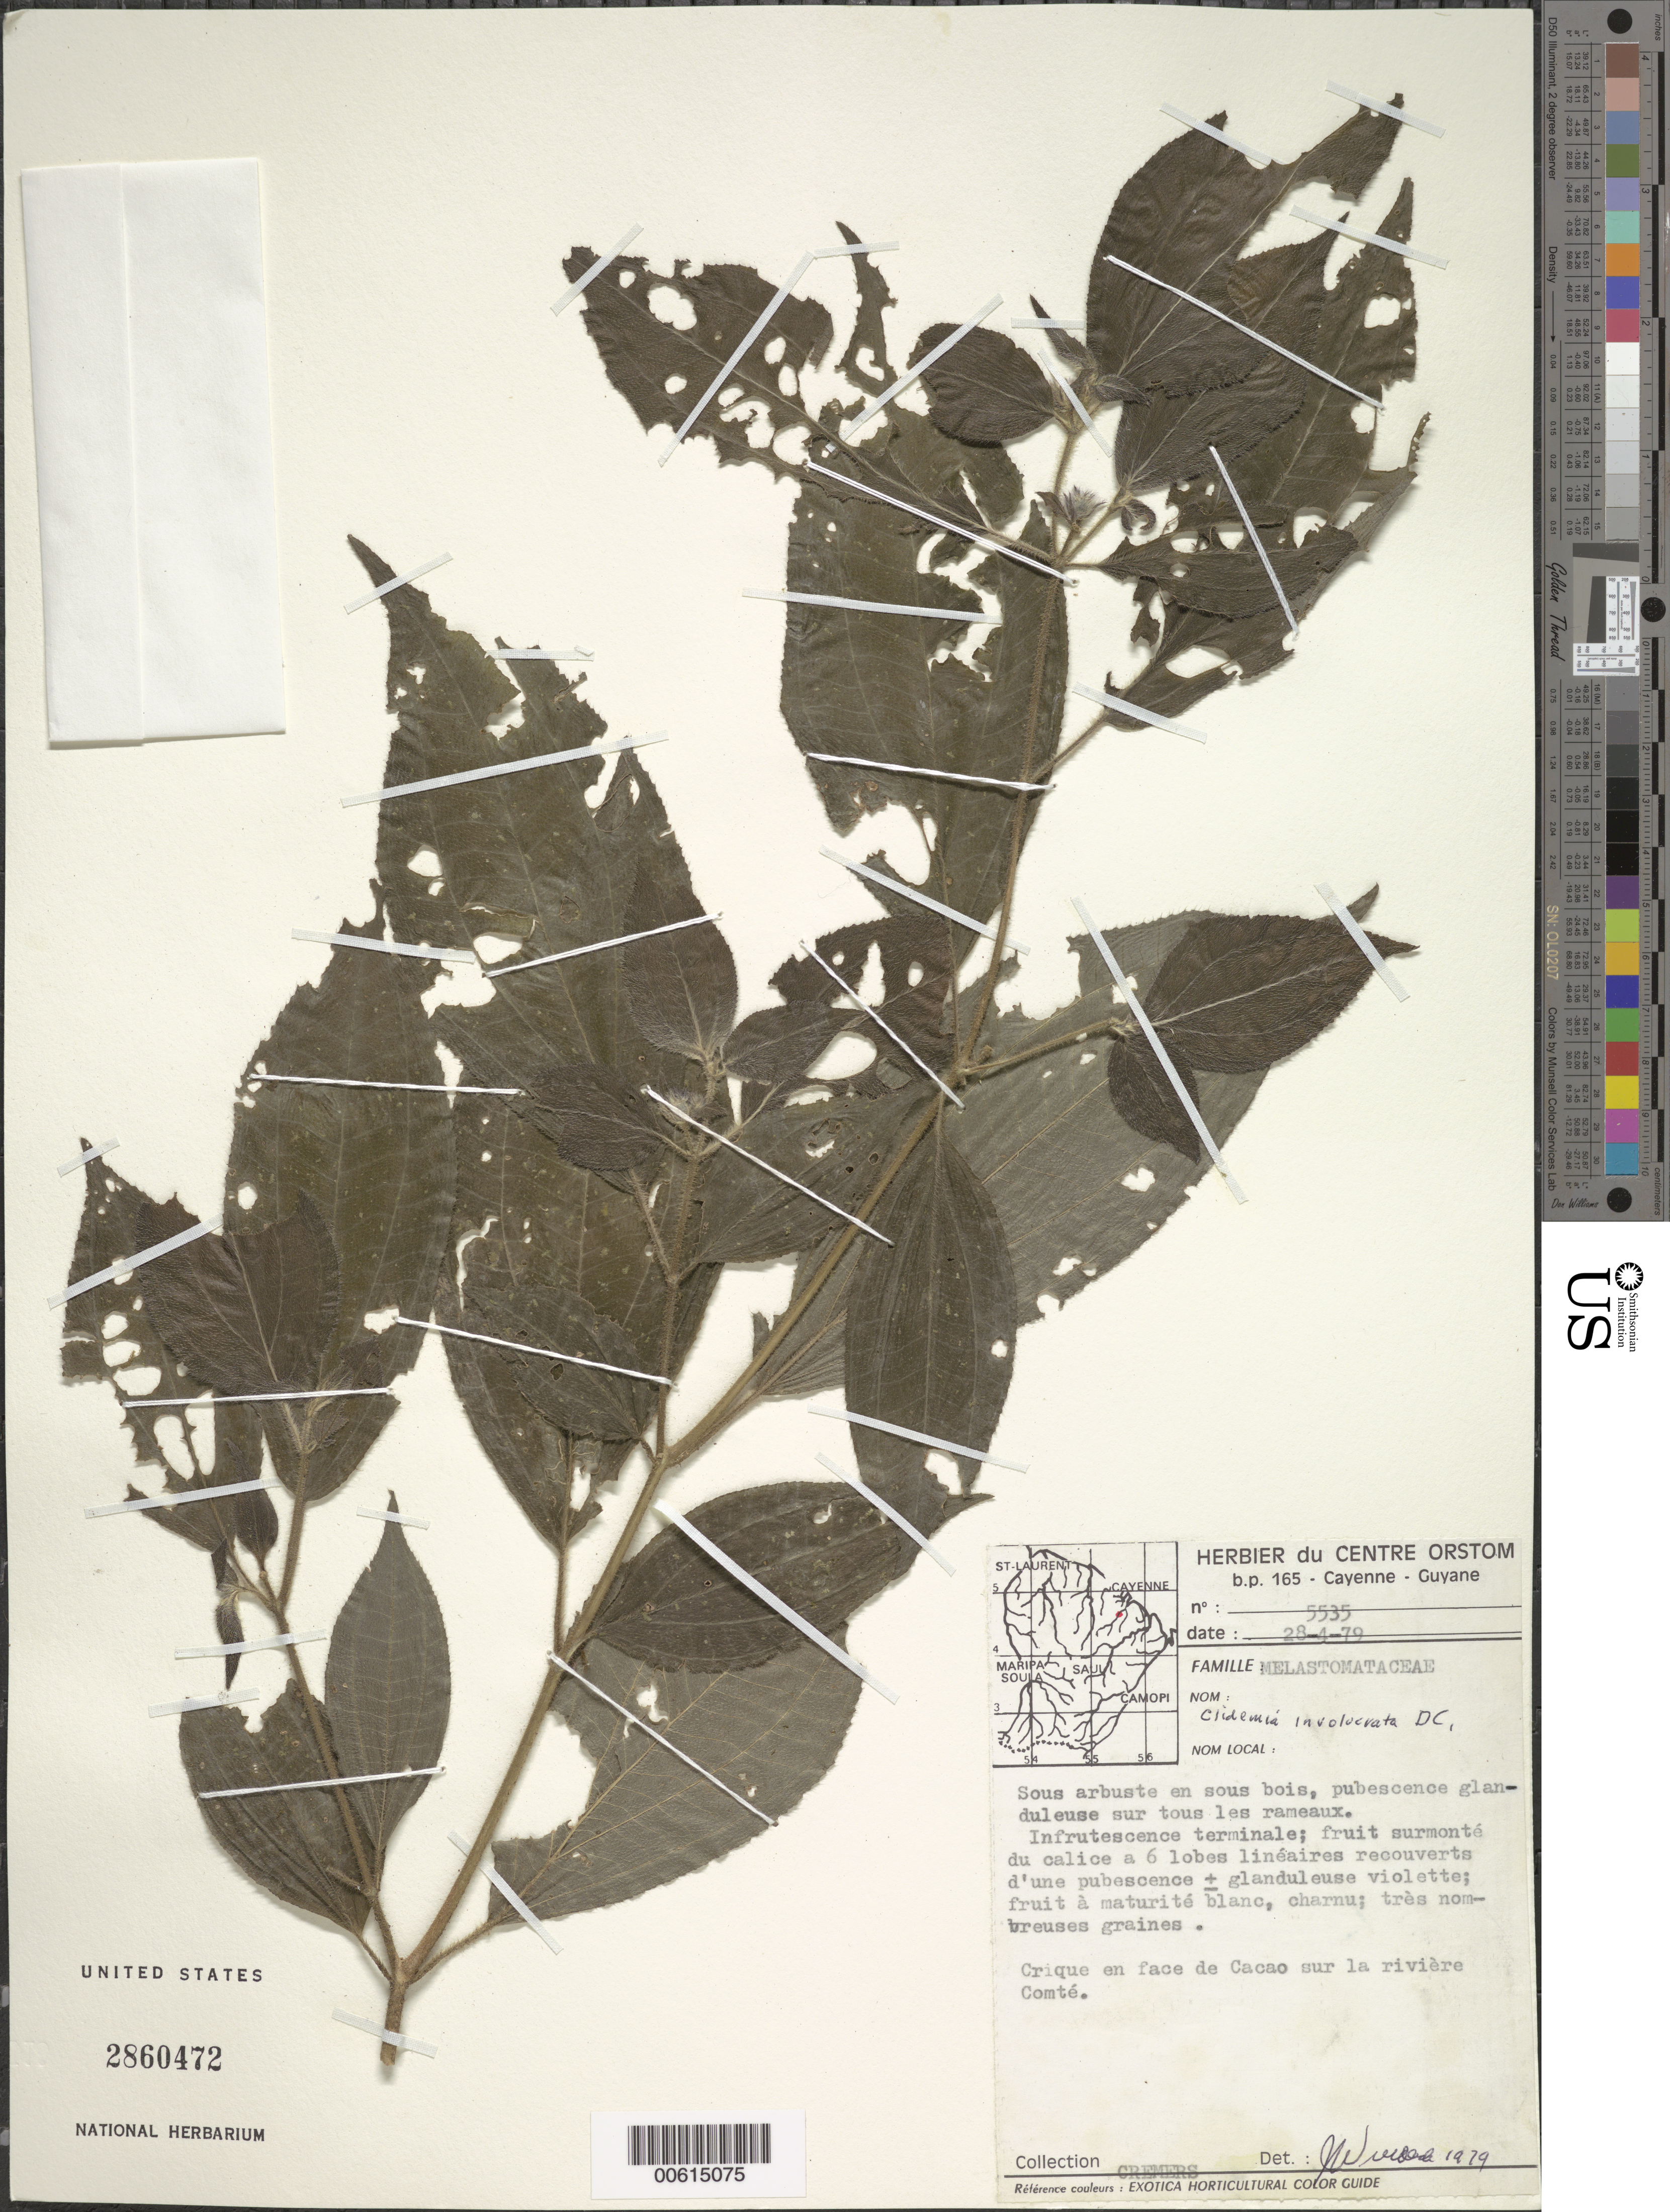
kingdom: Plantae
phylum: Tracheophyta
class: Magnoliopsida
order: Myrtales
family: Melastomataceae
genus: Clidemia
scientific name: Clidemia involucrata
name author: DC.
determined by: Wurdack, John J., (US), US (UNITED STATES)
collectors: G. Cremers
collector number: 5535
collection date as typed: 28-Apr-79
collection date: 1979-04-28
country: French Guiana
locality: Cacao Village, sur la Rivière Comté; crique en face de village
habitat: Sous arbuste en sous bois, pubescence glanduleuse su tous les rameux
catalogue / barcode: US 2860472